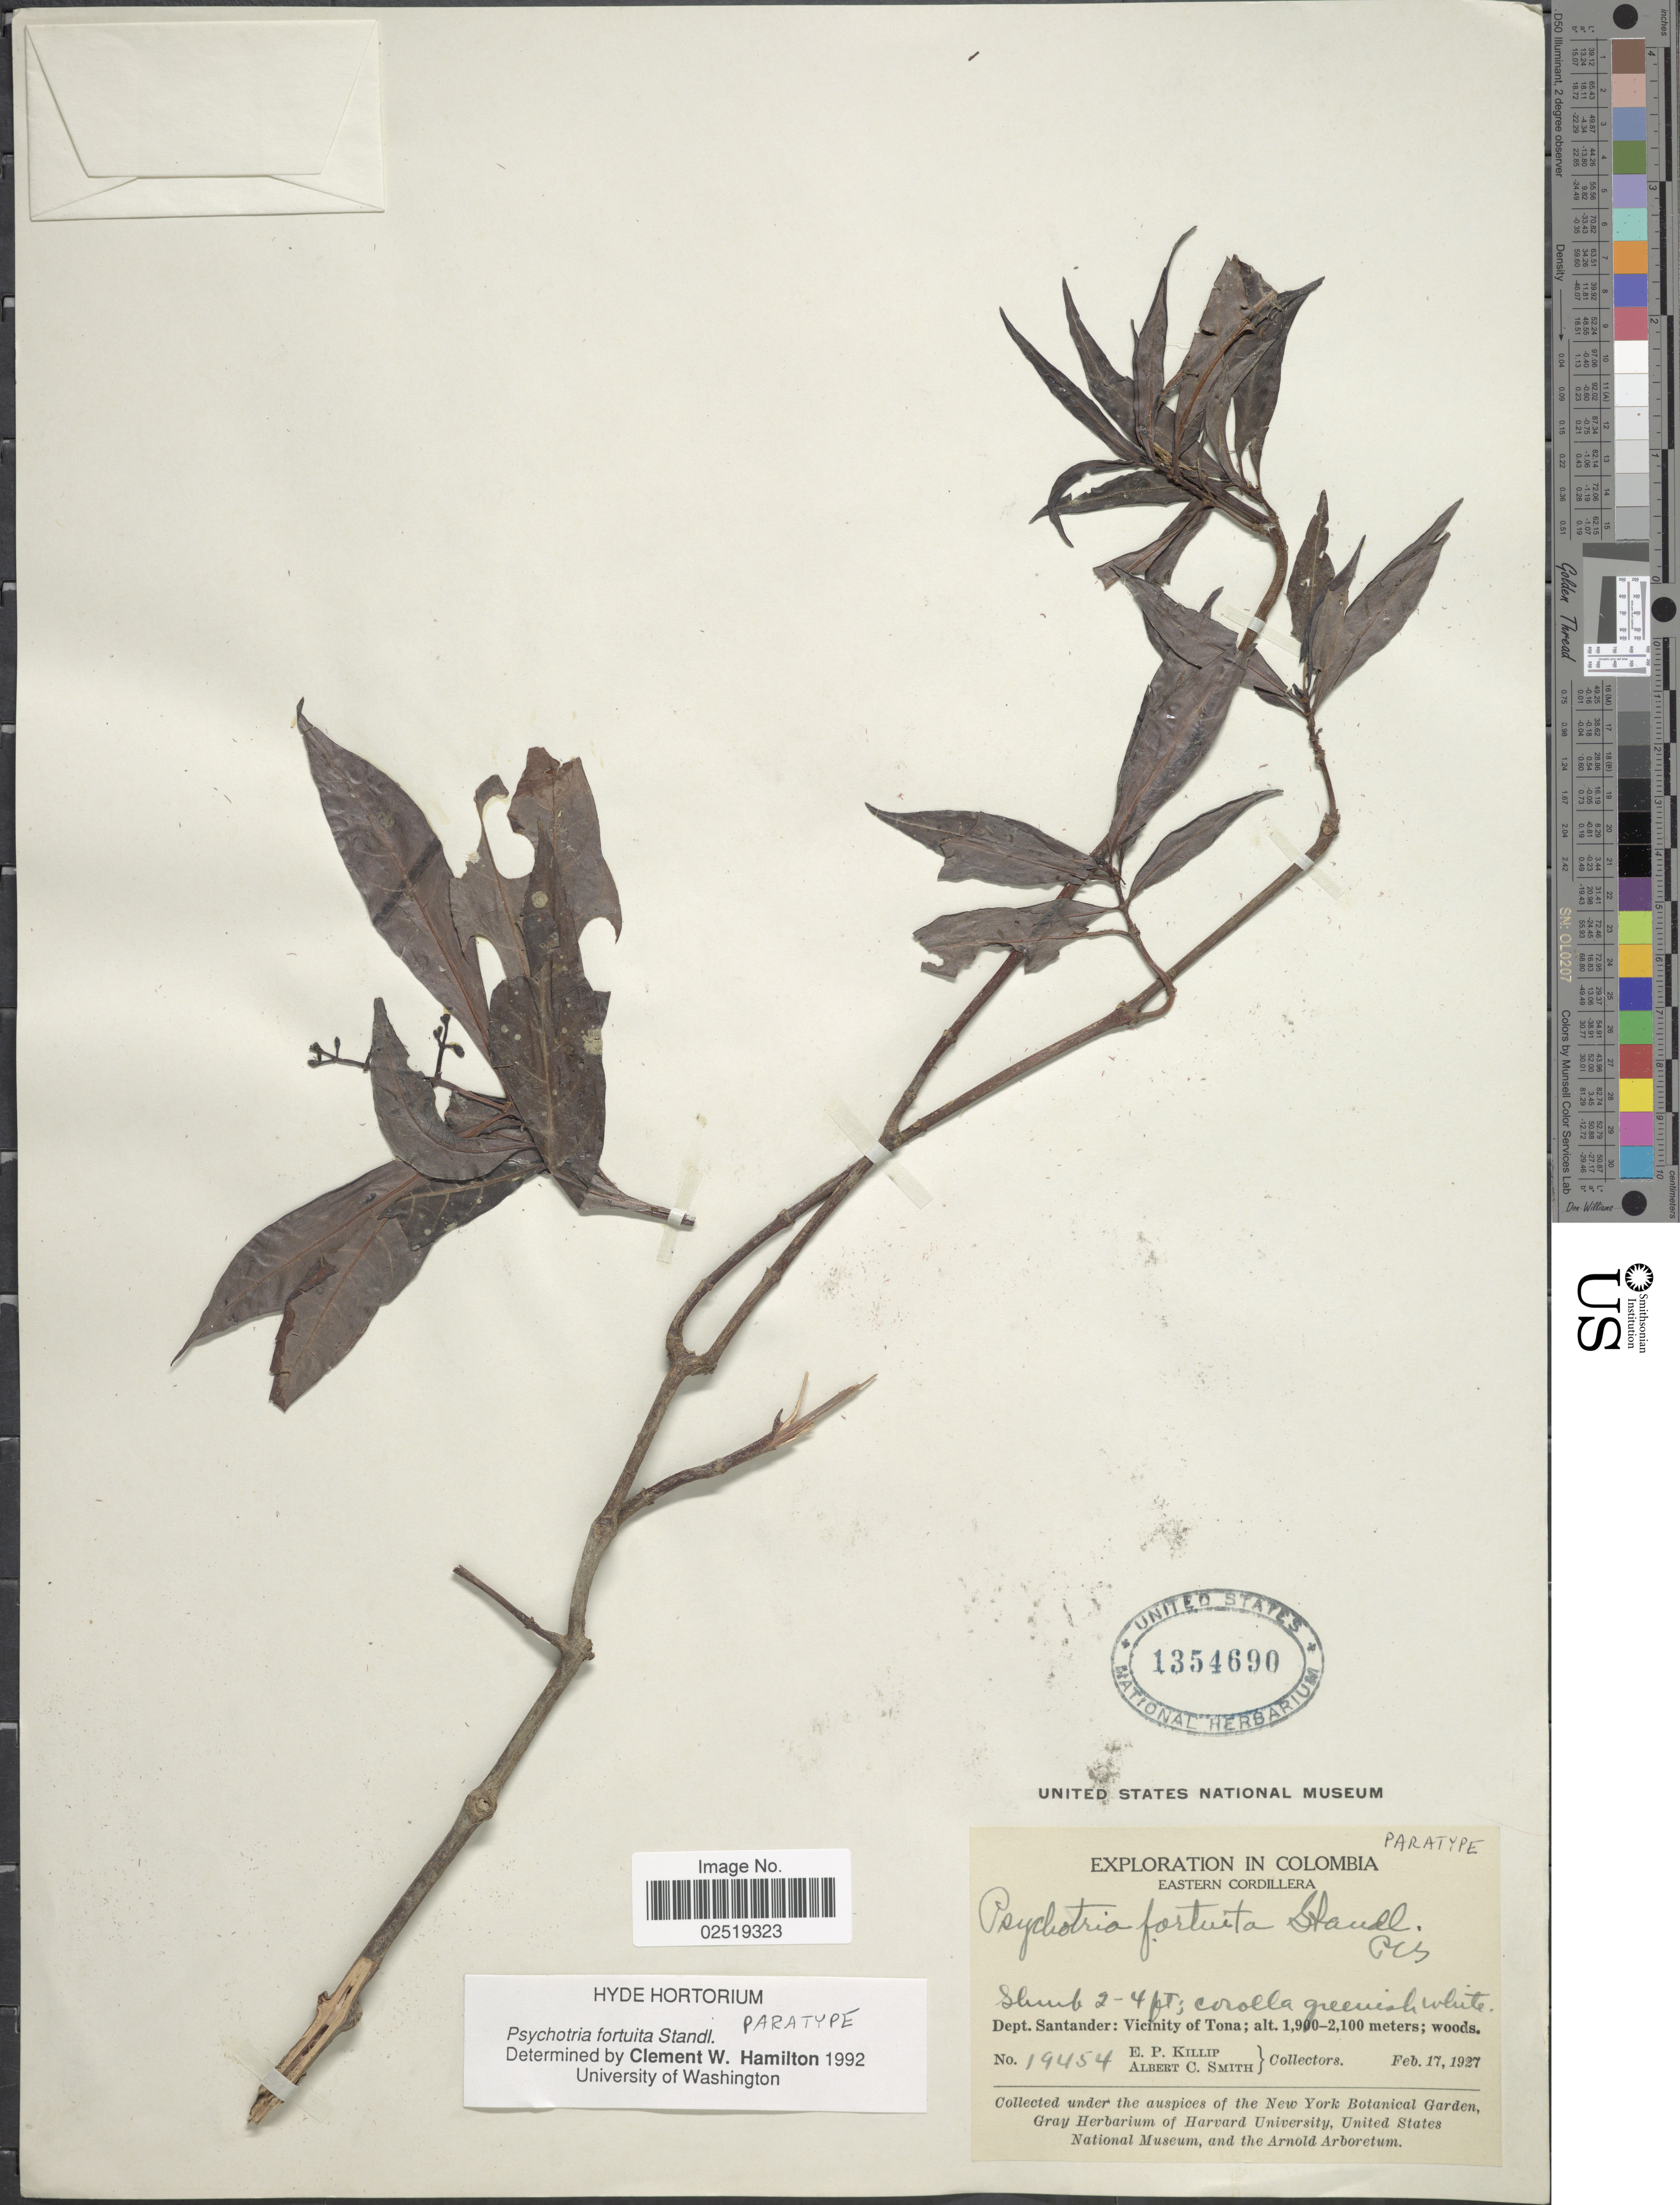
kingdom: Plantae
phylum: Tracheophyta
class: Magnoliopsida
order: Gentianales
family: Rubiaceae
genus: Psychotria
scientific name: Psychotria fortuita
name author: Standl.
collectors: E. P. Killip & A. C. Smith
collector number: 19454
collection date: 1927-02-17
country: Colombia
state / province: Santander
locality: Eastern Cordillera. Dept. Santander: Vicinity of Tona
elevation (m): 1900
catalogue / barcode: US 1354690